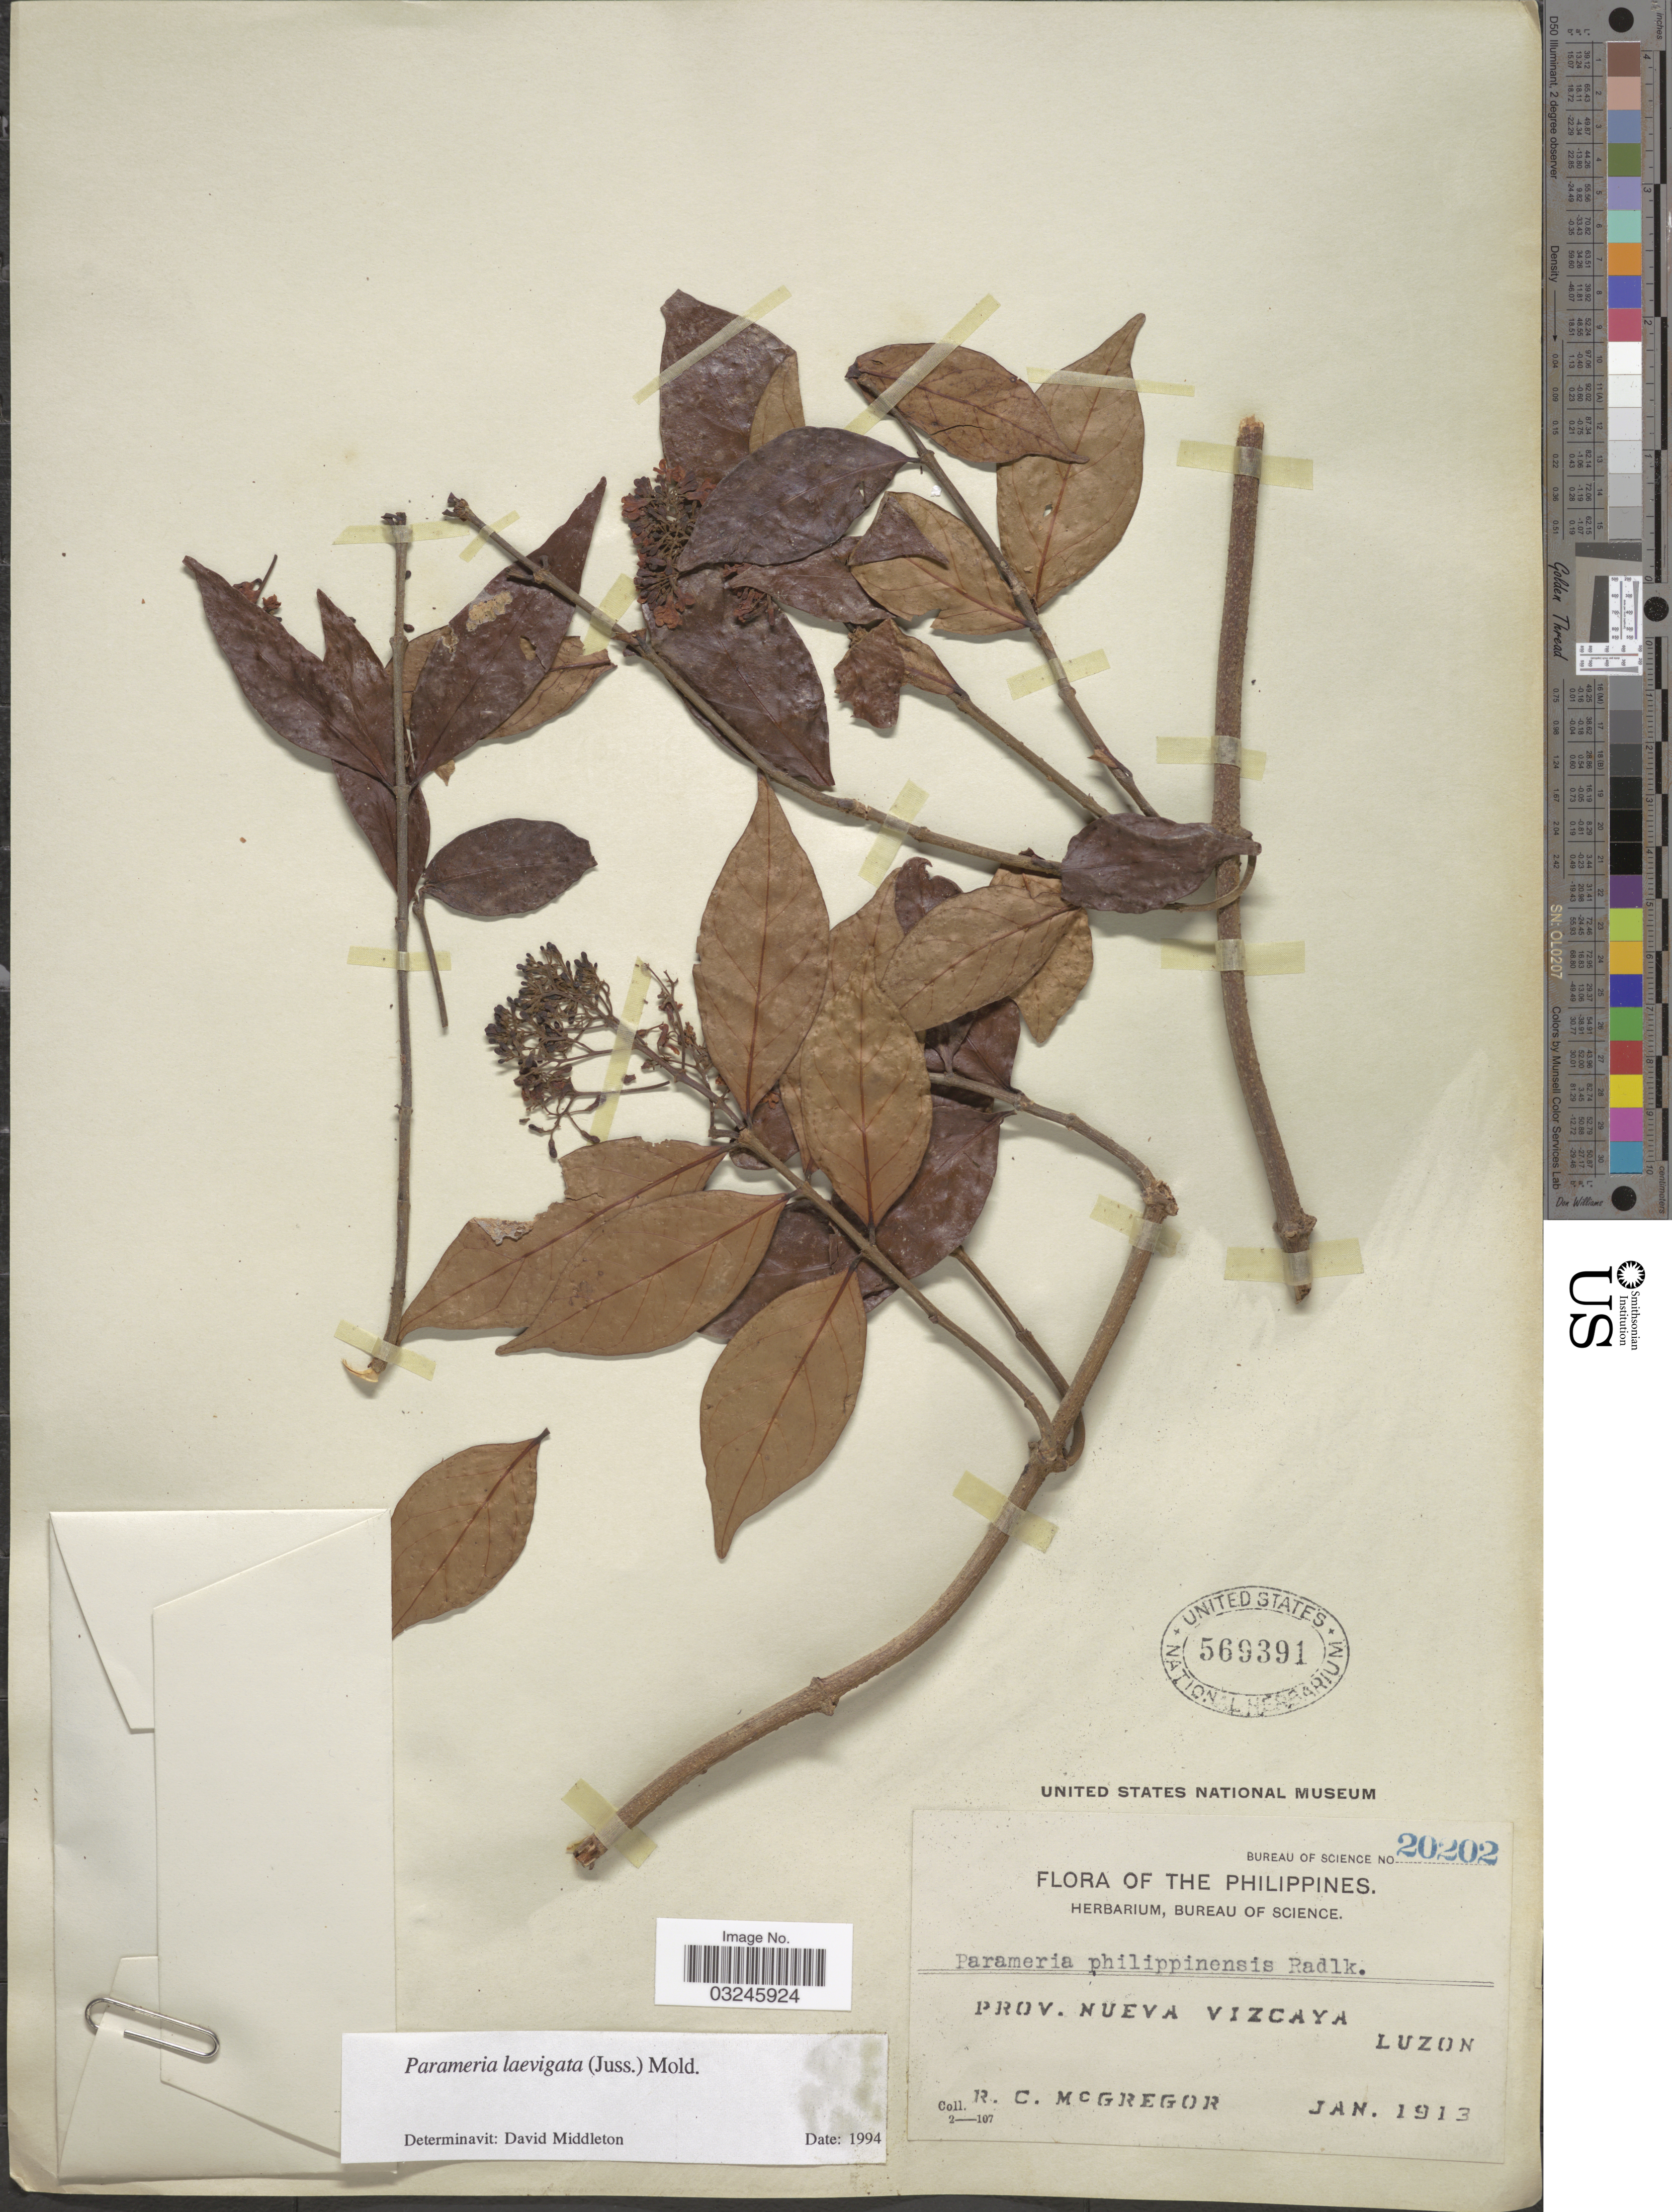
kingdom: Plantae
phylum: Tracheophyta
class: Magnoliopsida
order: Gentianales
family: Apocynaceae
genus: Parameria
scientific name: Parameria laevigata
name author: (Juss.) Moldenke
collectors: R. C. McGregor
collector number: Bureau of Science 20202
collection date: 1913-01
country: Philippines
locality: Prov. Nueva Vizcaya, Luzon.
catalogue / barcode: US 569391